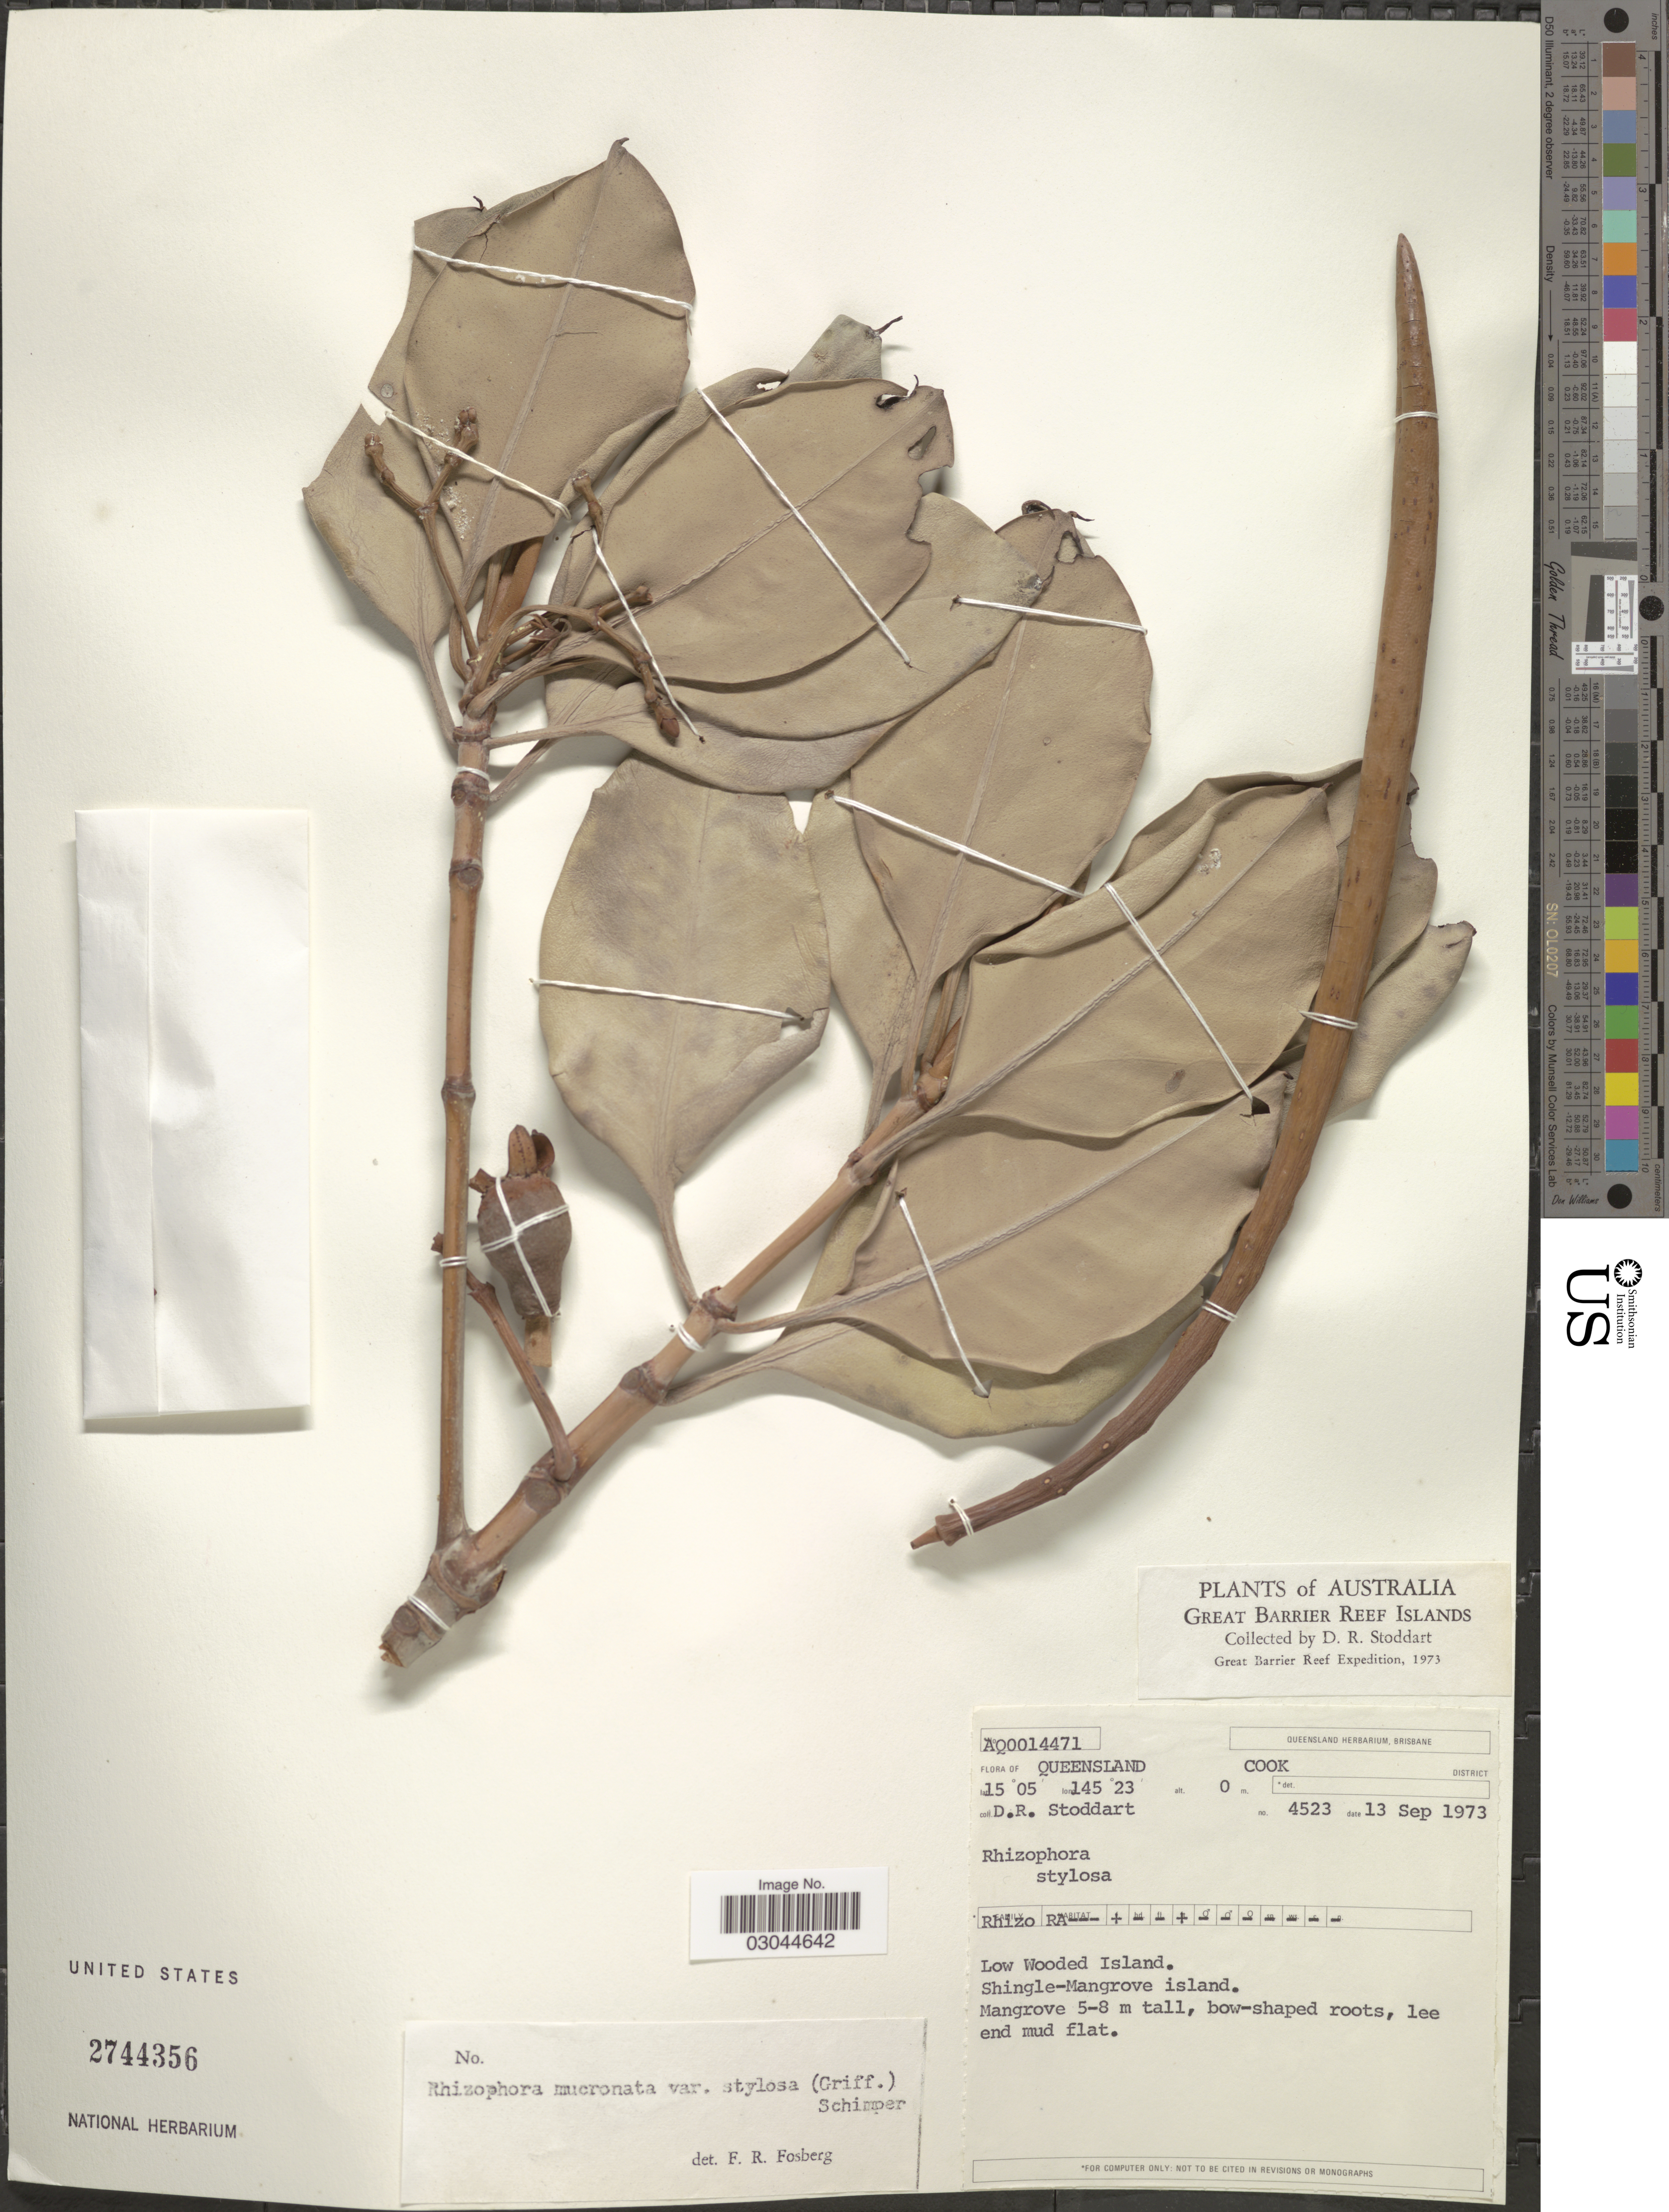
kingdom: Plantae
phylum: Tracheophyta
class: Magnoliopsida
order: Malpighiales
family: Rhizophoraceae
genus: Rhizophora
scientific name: Rhizophora mucronata var. stylosa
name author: Lam.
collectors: D. R. Stoddart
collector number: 4523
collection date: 1973-09-13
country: Australia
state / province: Queensland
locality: Cook District. Low Wooded Island. Shingle-Mangrove island.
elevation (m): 0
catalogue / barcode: US 2744356